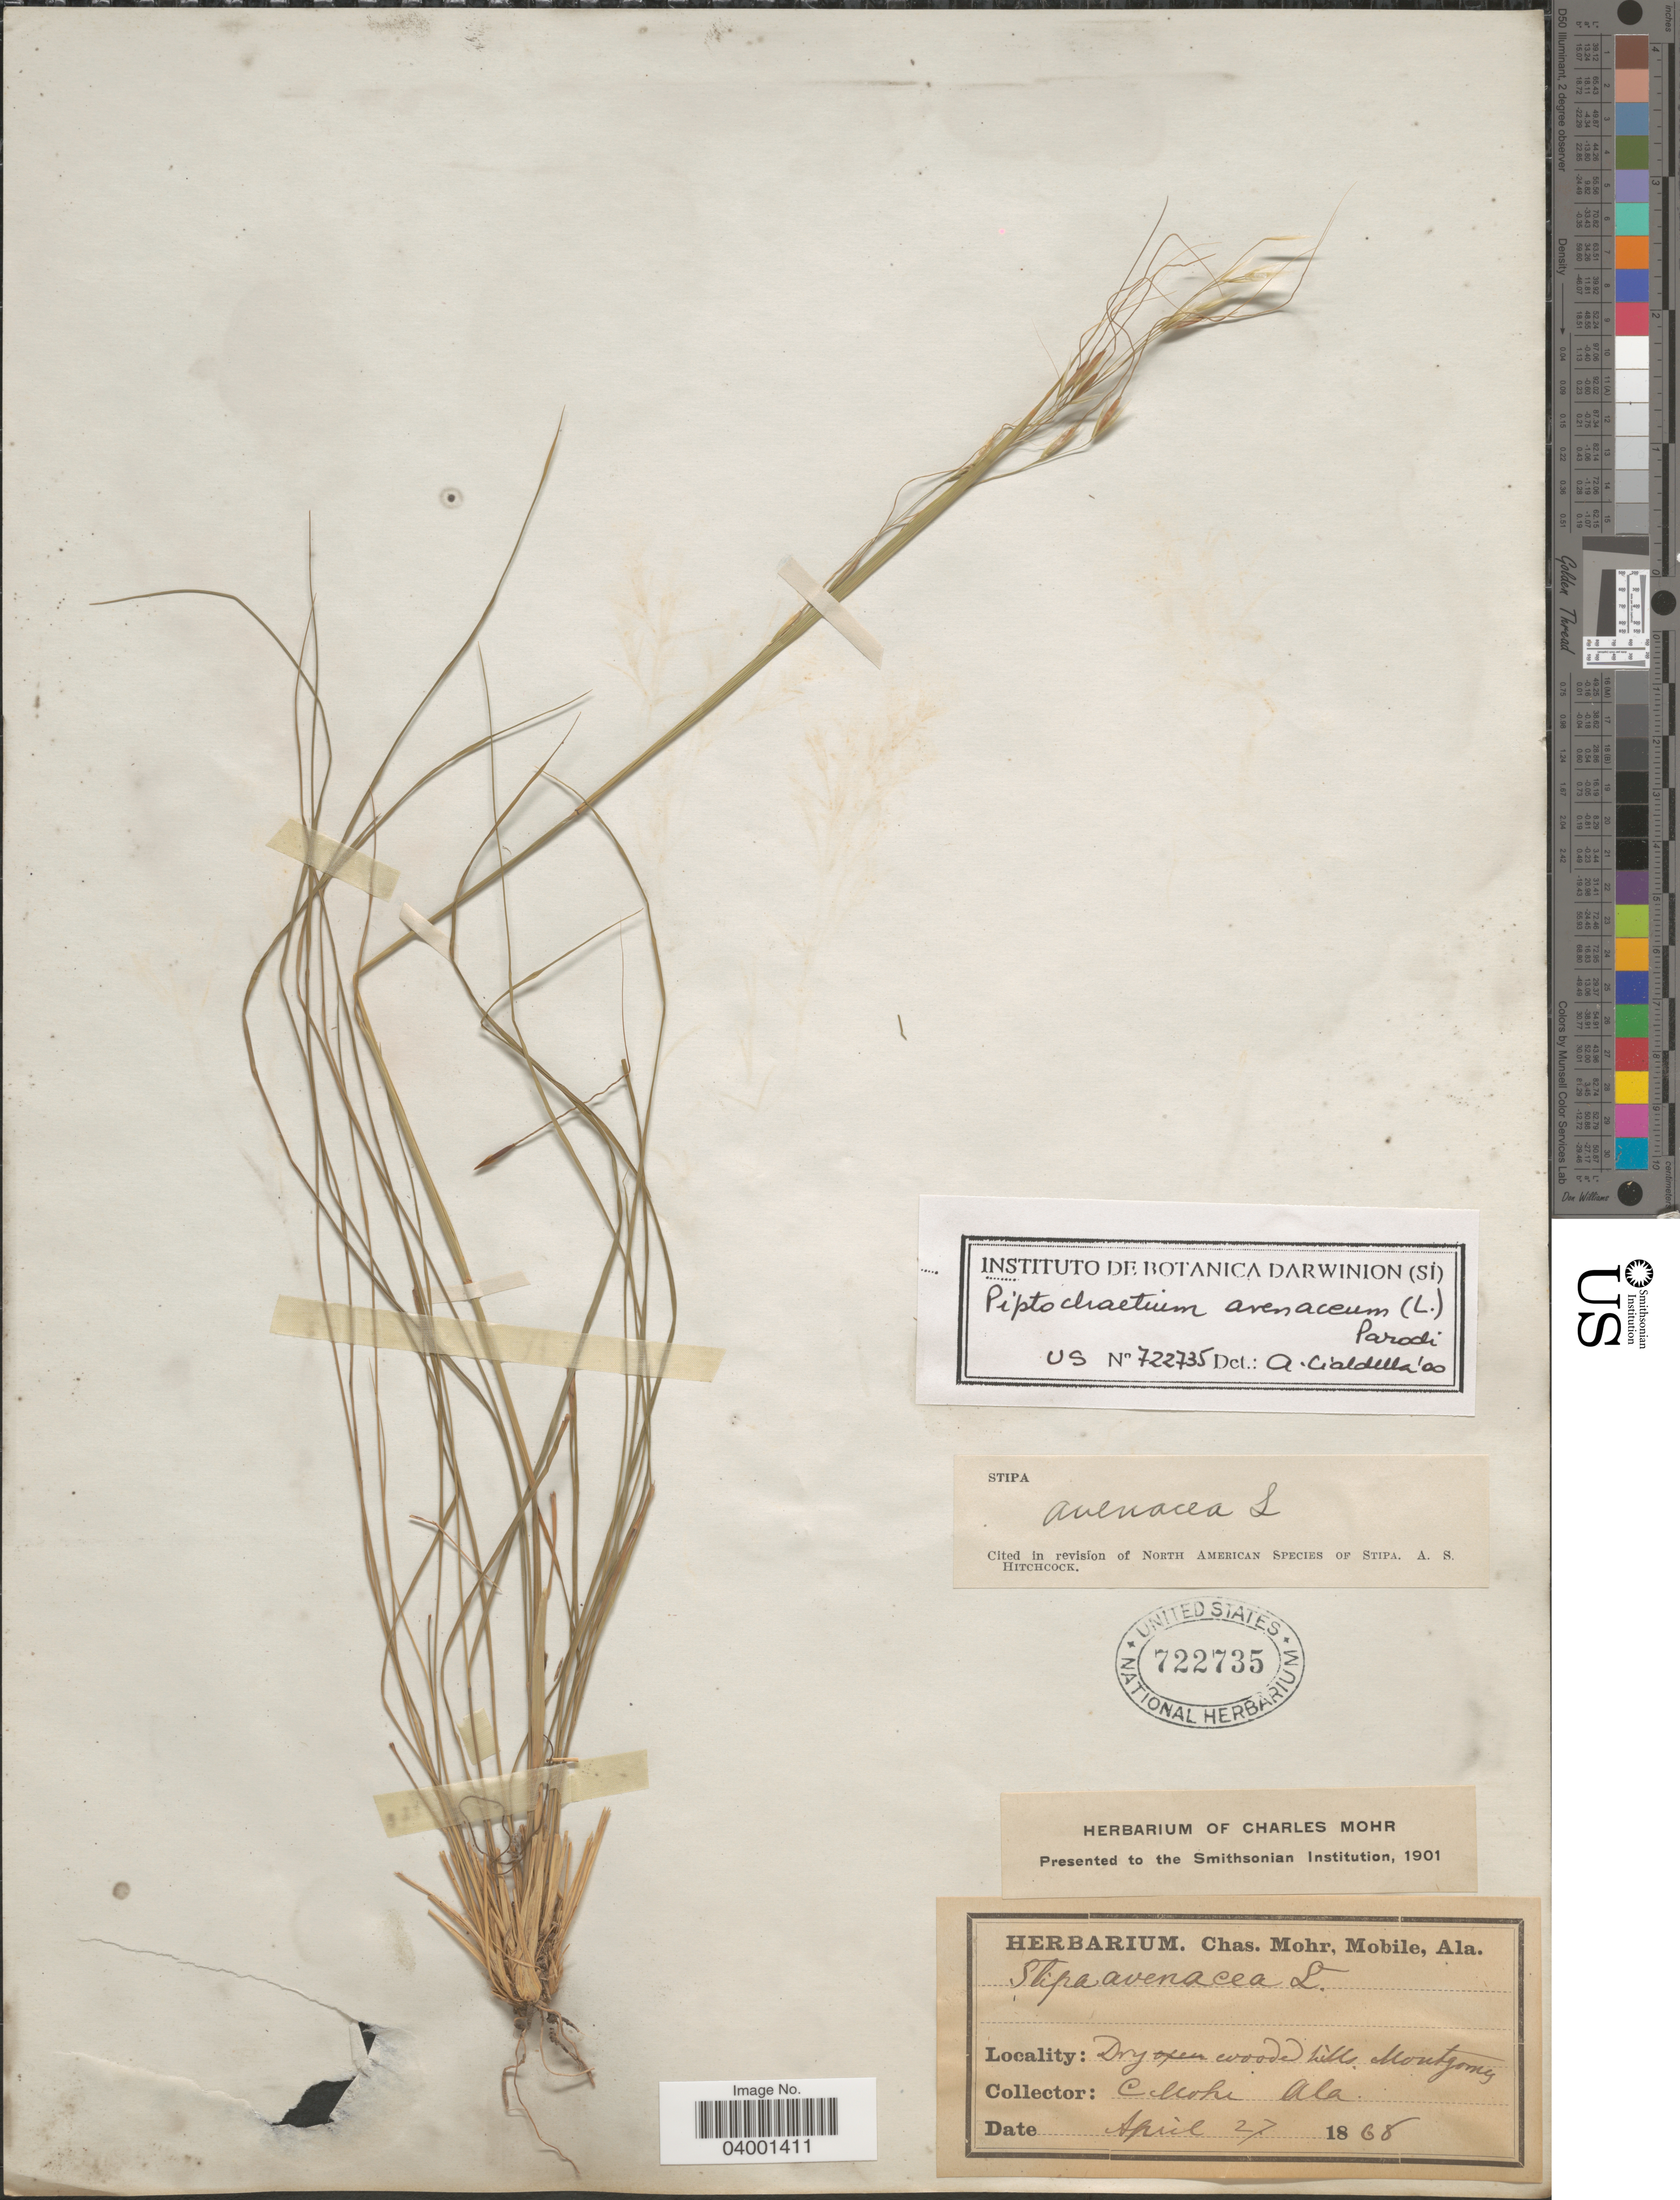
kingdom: Plantae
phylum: Tracheophyta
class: Liliopsida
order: Poales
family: Poaceae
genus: Piptochaetium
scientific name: Piptochaetium avenaceum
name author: (L.) Parodi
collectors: Mohr, C. T. (herbarium)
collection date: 1868-04-27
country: United States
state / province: Alabama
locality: Wooded hills. Montgomery.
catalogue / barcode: US 722735